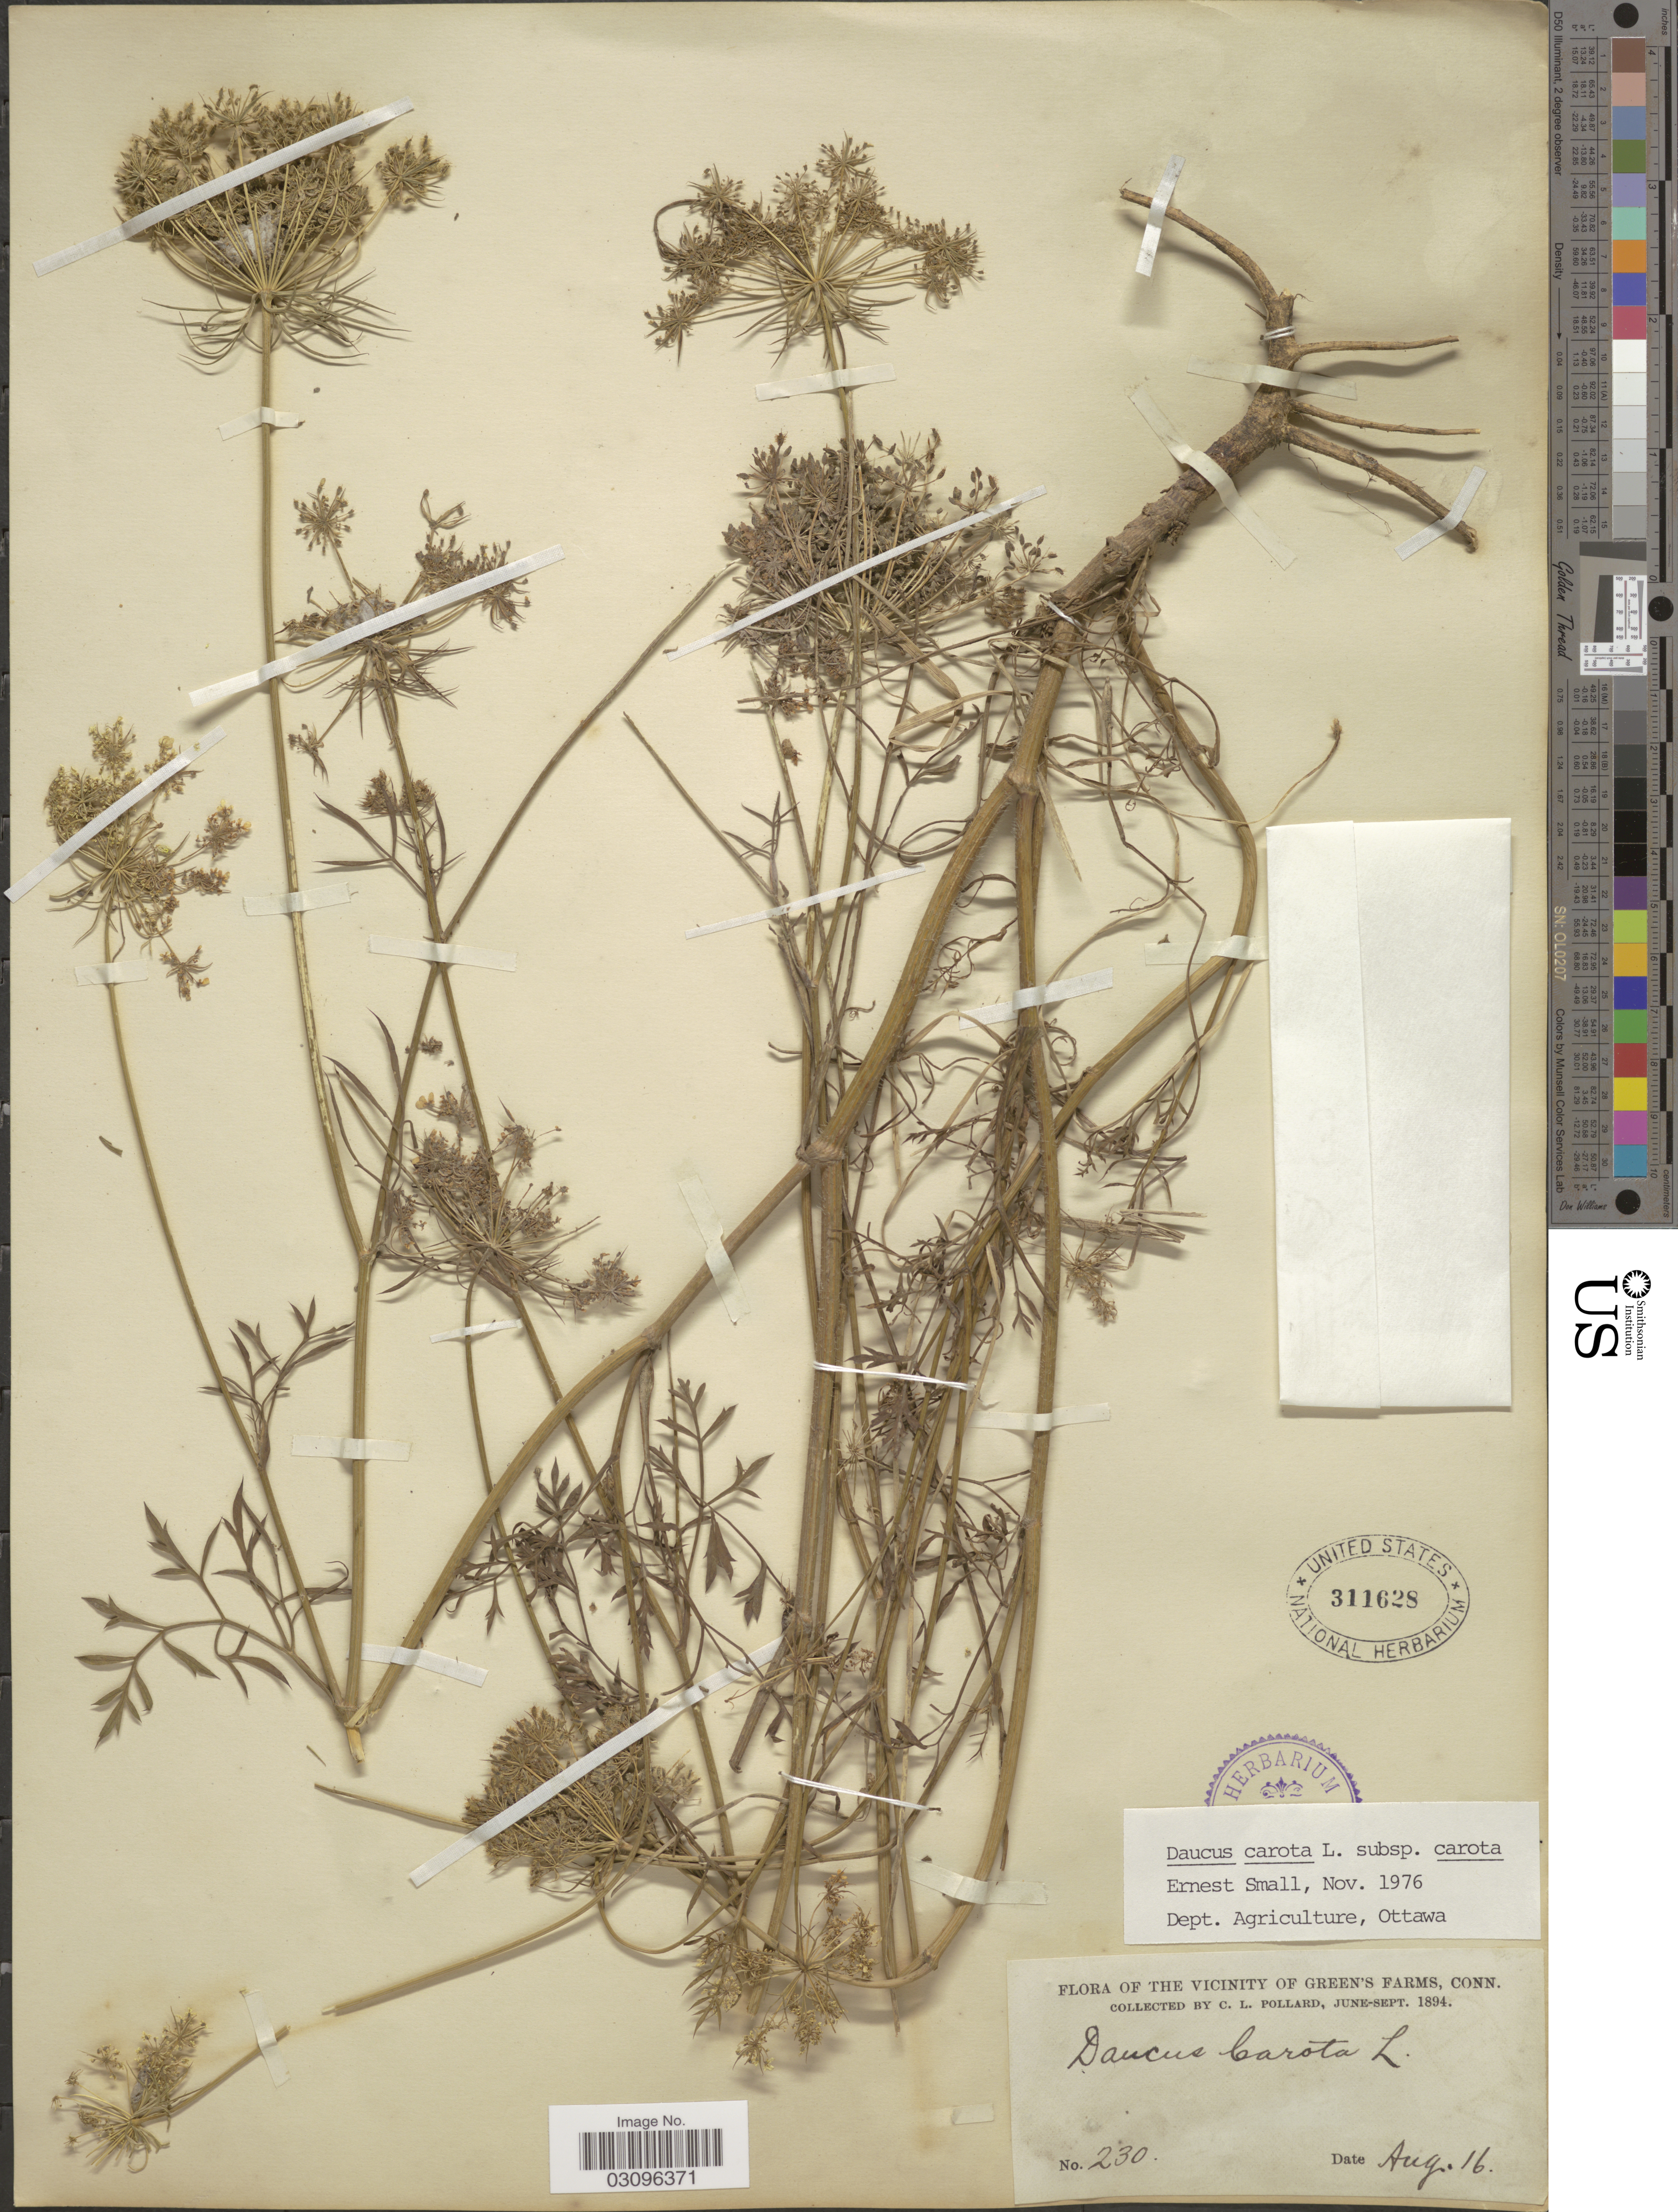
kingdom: Plantae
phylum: Tracheophyta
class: Magnoliopsida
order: Apiales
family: Apiaceae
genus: Daucus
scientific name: Daucus carota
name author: L.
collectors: C. L. Pollard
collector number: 230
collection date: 1894-08-16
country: United States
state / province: Connecticut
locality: Vicinity of Green's Farms, Conn.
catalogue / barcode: US 311628